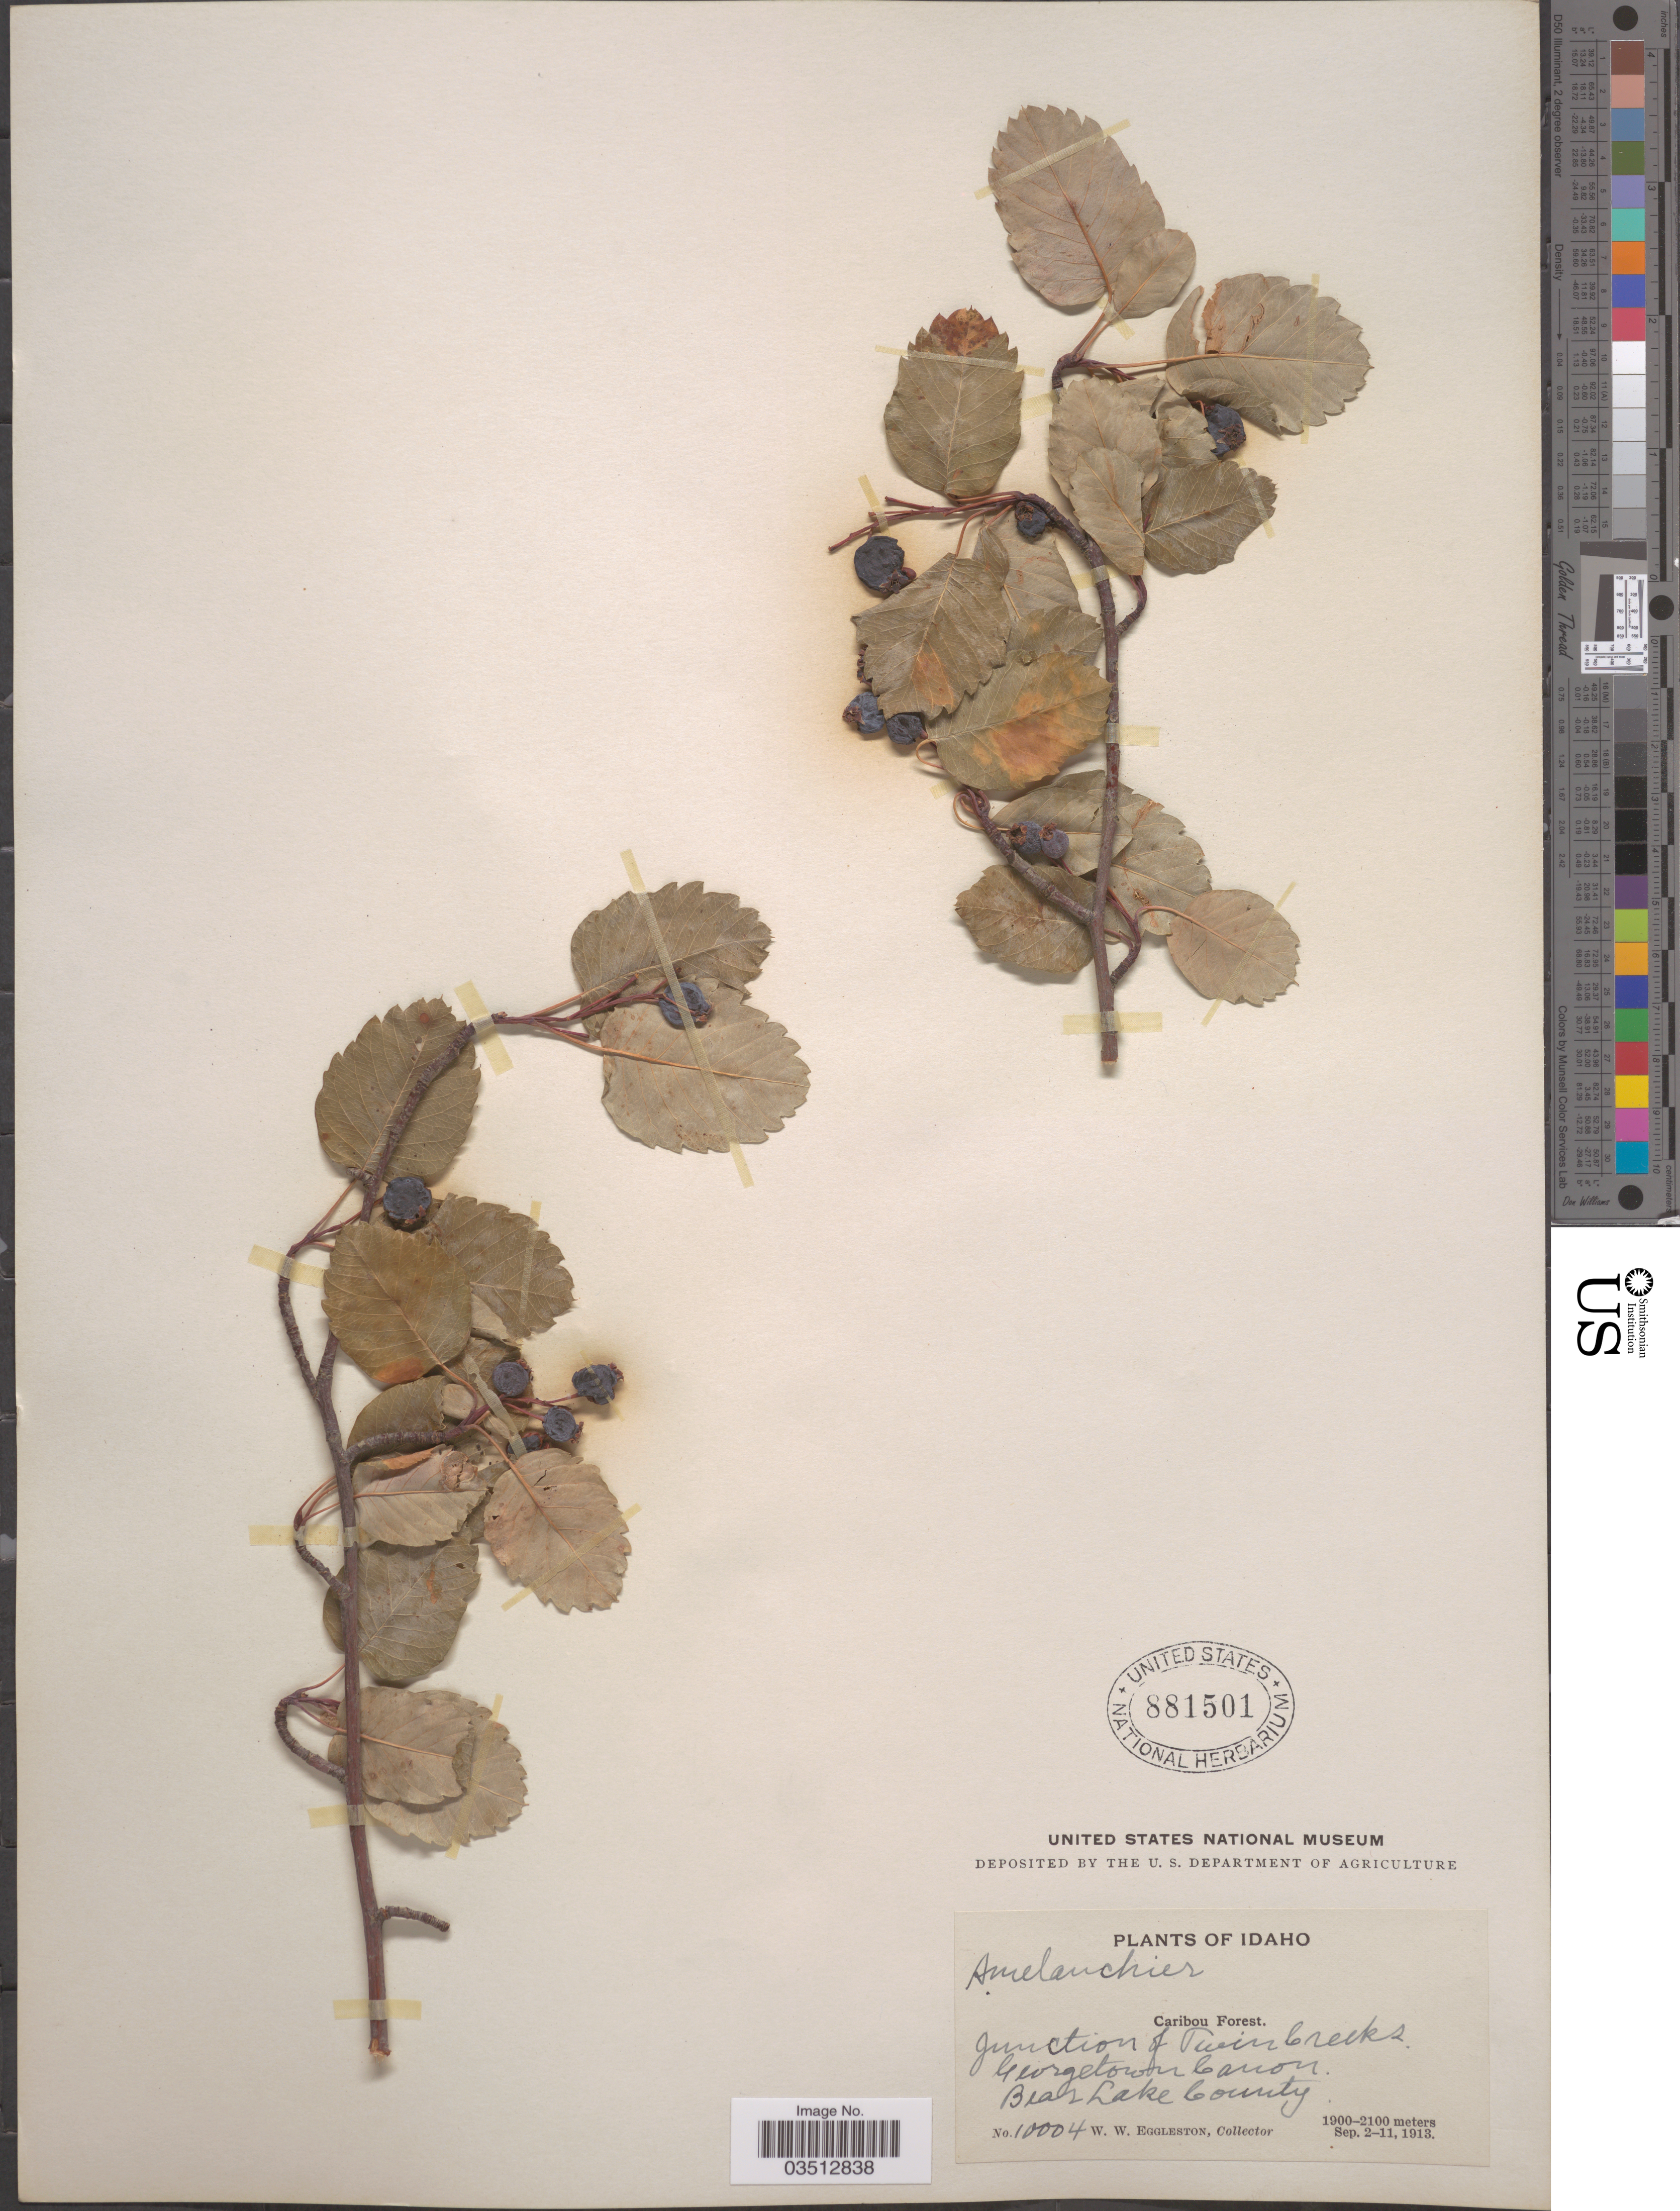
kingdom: Plantae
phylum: Tracheophyta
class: Magnoliopsida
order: Rosales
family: Rosaceae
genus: Amelanchier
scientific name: Amelanchier sp.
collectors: W. W. Eggleston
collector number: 10004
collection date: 1913-09-02/1913-09-11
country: United States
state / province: Idaho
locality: Caribou Forest. Junction of Twin Creeks. Georgetown Canon. Bear Lake County.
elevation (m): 1900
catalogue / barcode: US 881501